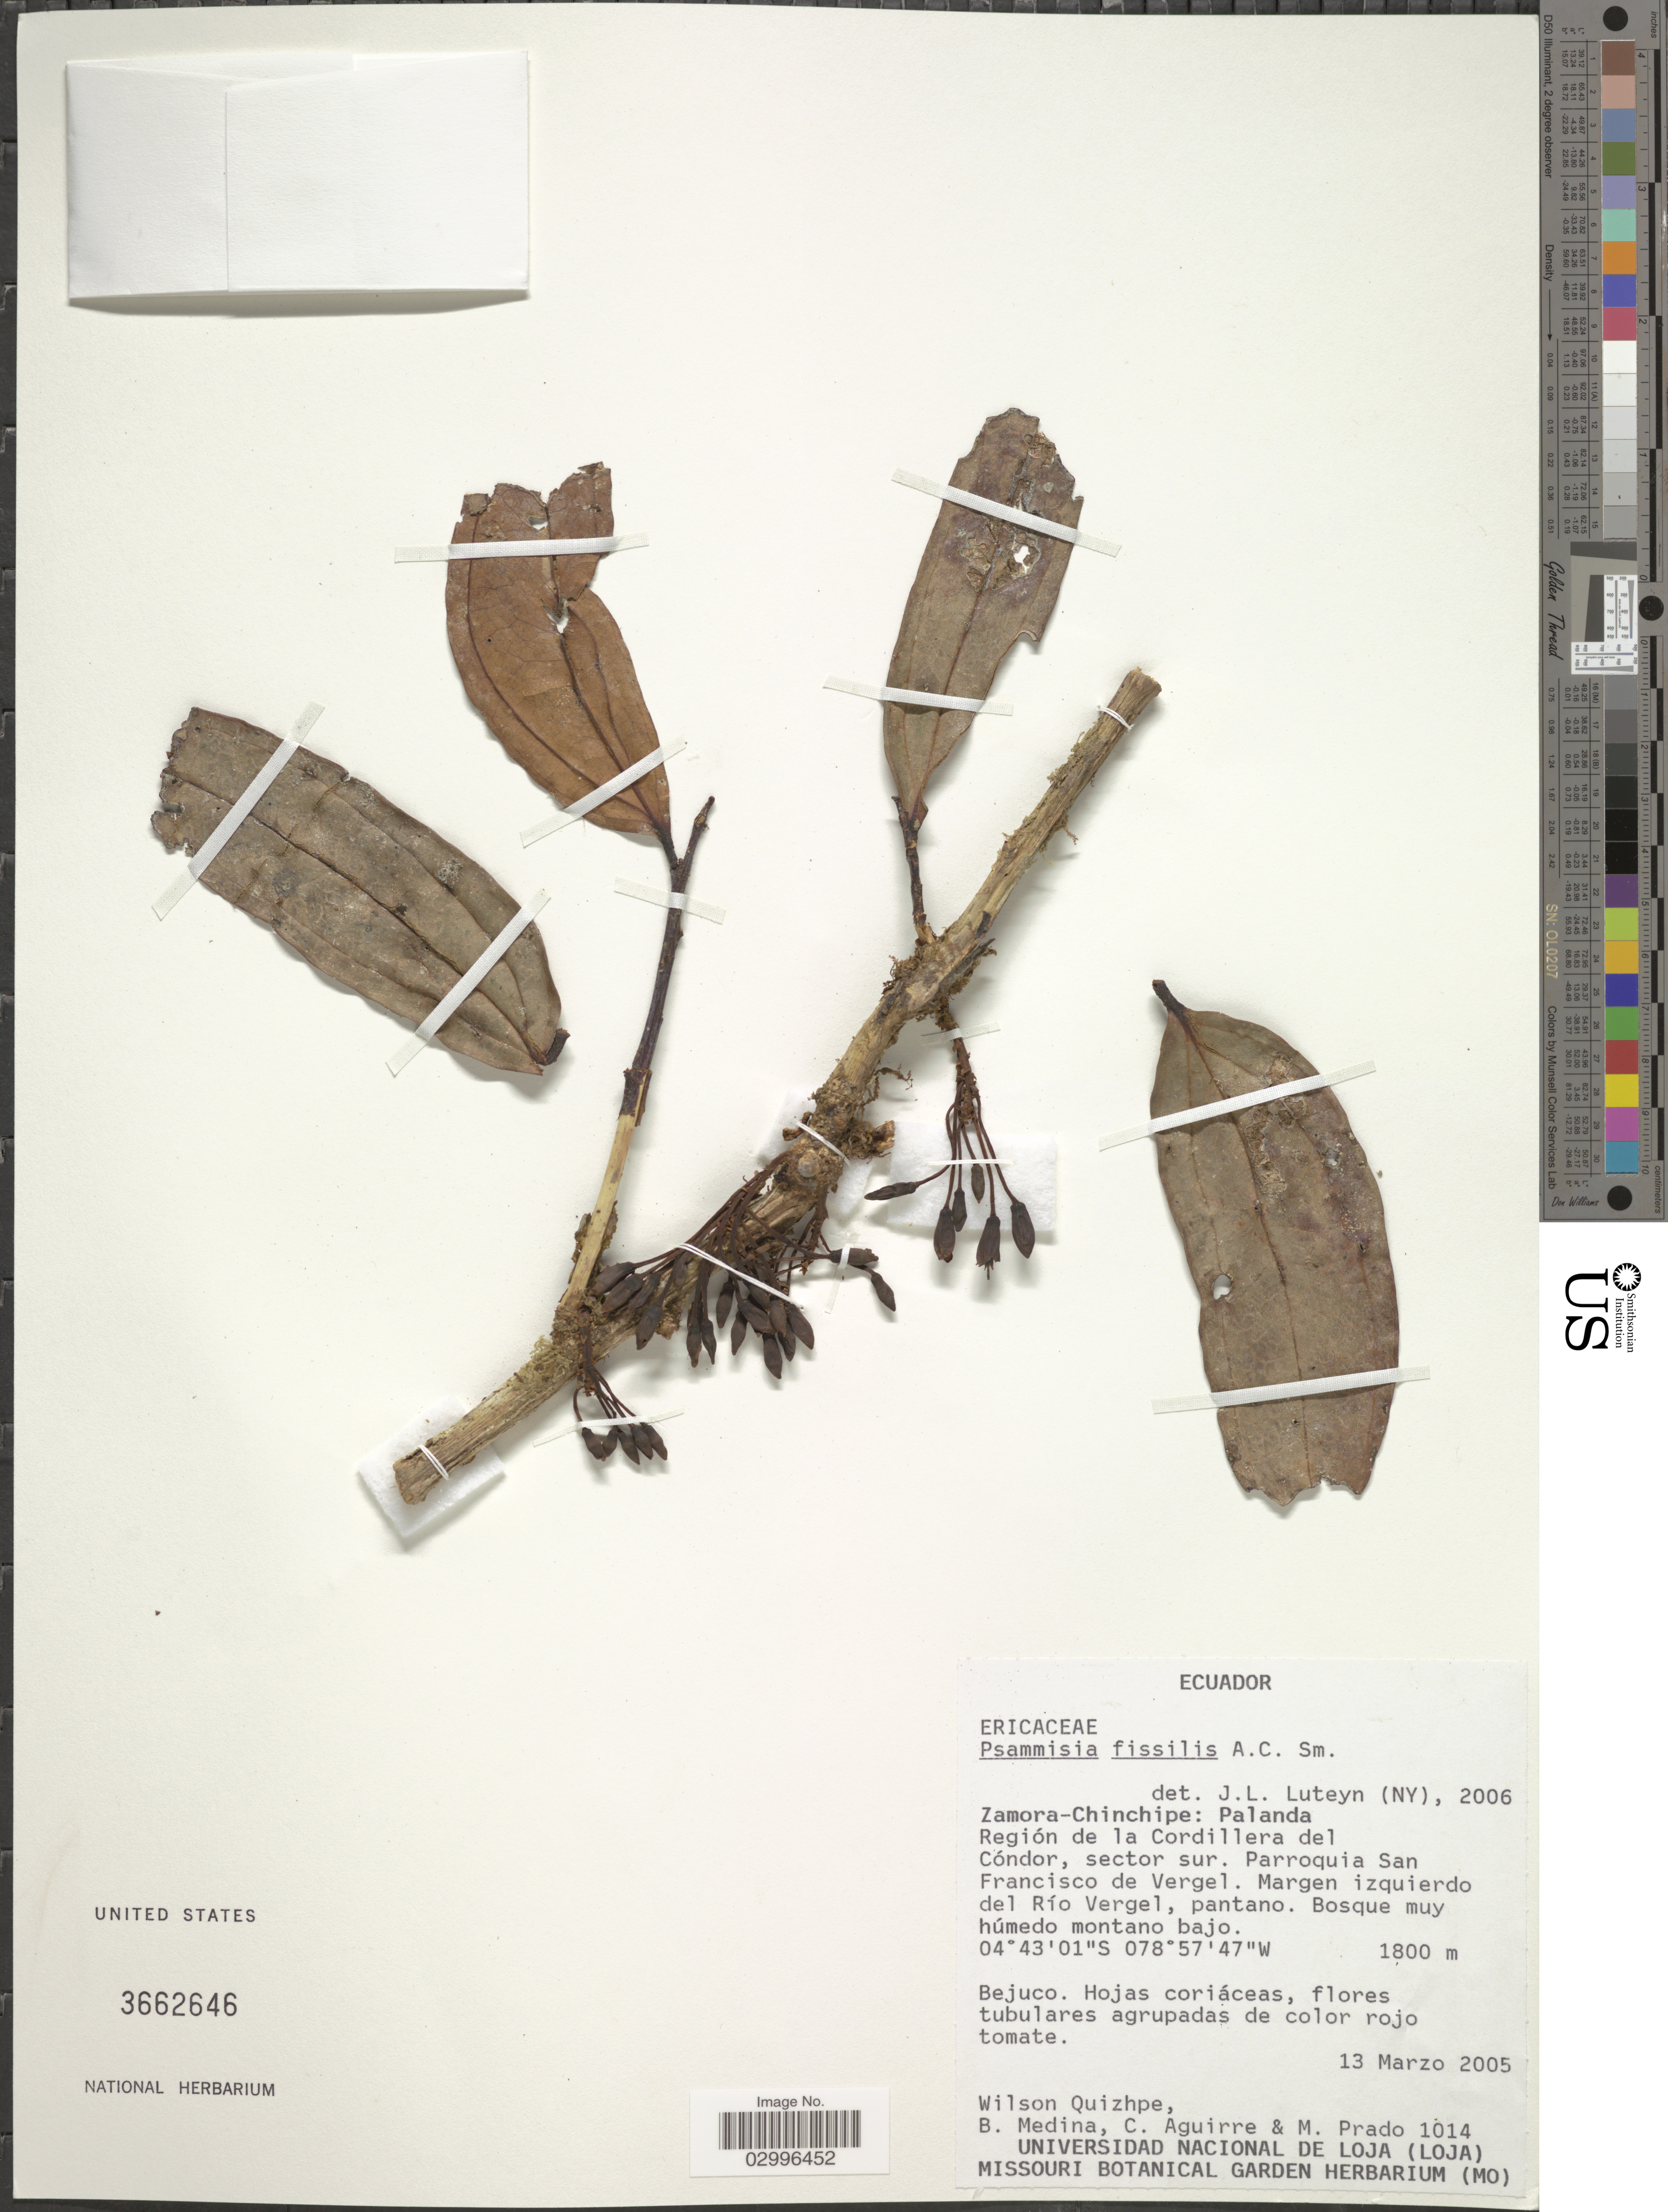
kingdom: Plantae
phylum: Tracheophyta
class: Magnoliopsida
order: Ericales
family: Ericaceae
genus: Psammisia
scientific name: Psammisia fissilis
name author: A.C. Sm.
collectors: W. Quizhpe, B. Medina, C. Aguirre & M. Prado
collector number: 1014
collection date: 2005-03-13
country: Ecuador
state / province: Zamora-Chinchipe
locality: Palanda. Región de la Cordillera del Cóndor, sector sur. Parroquia San Francisco de Vergel. Margen izquierdo del Río Vergel, pantano.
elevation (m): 1800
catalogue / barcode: US 3662646